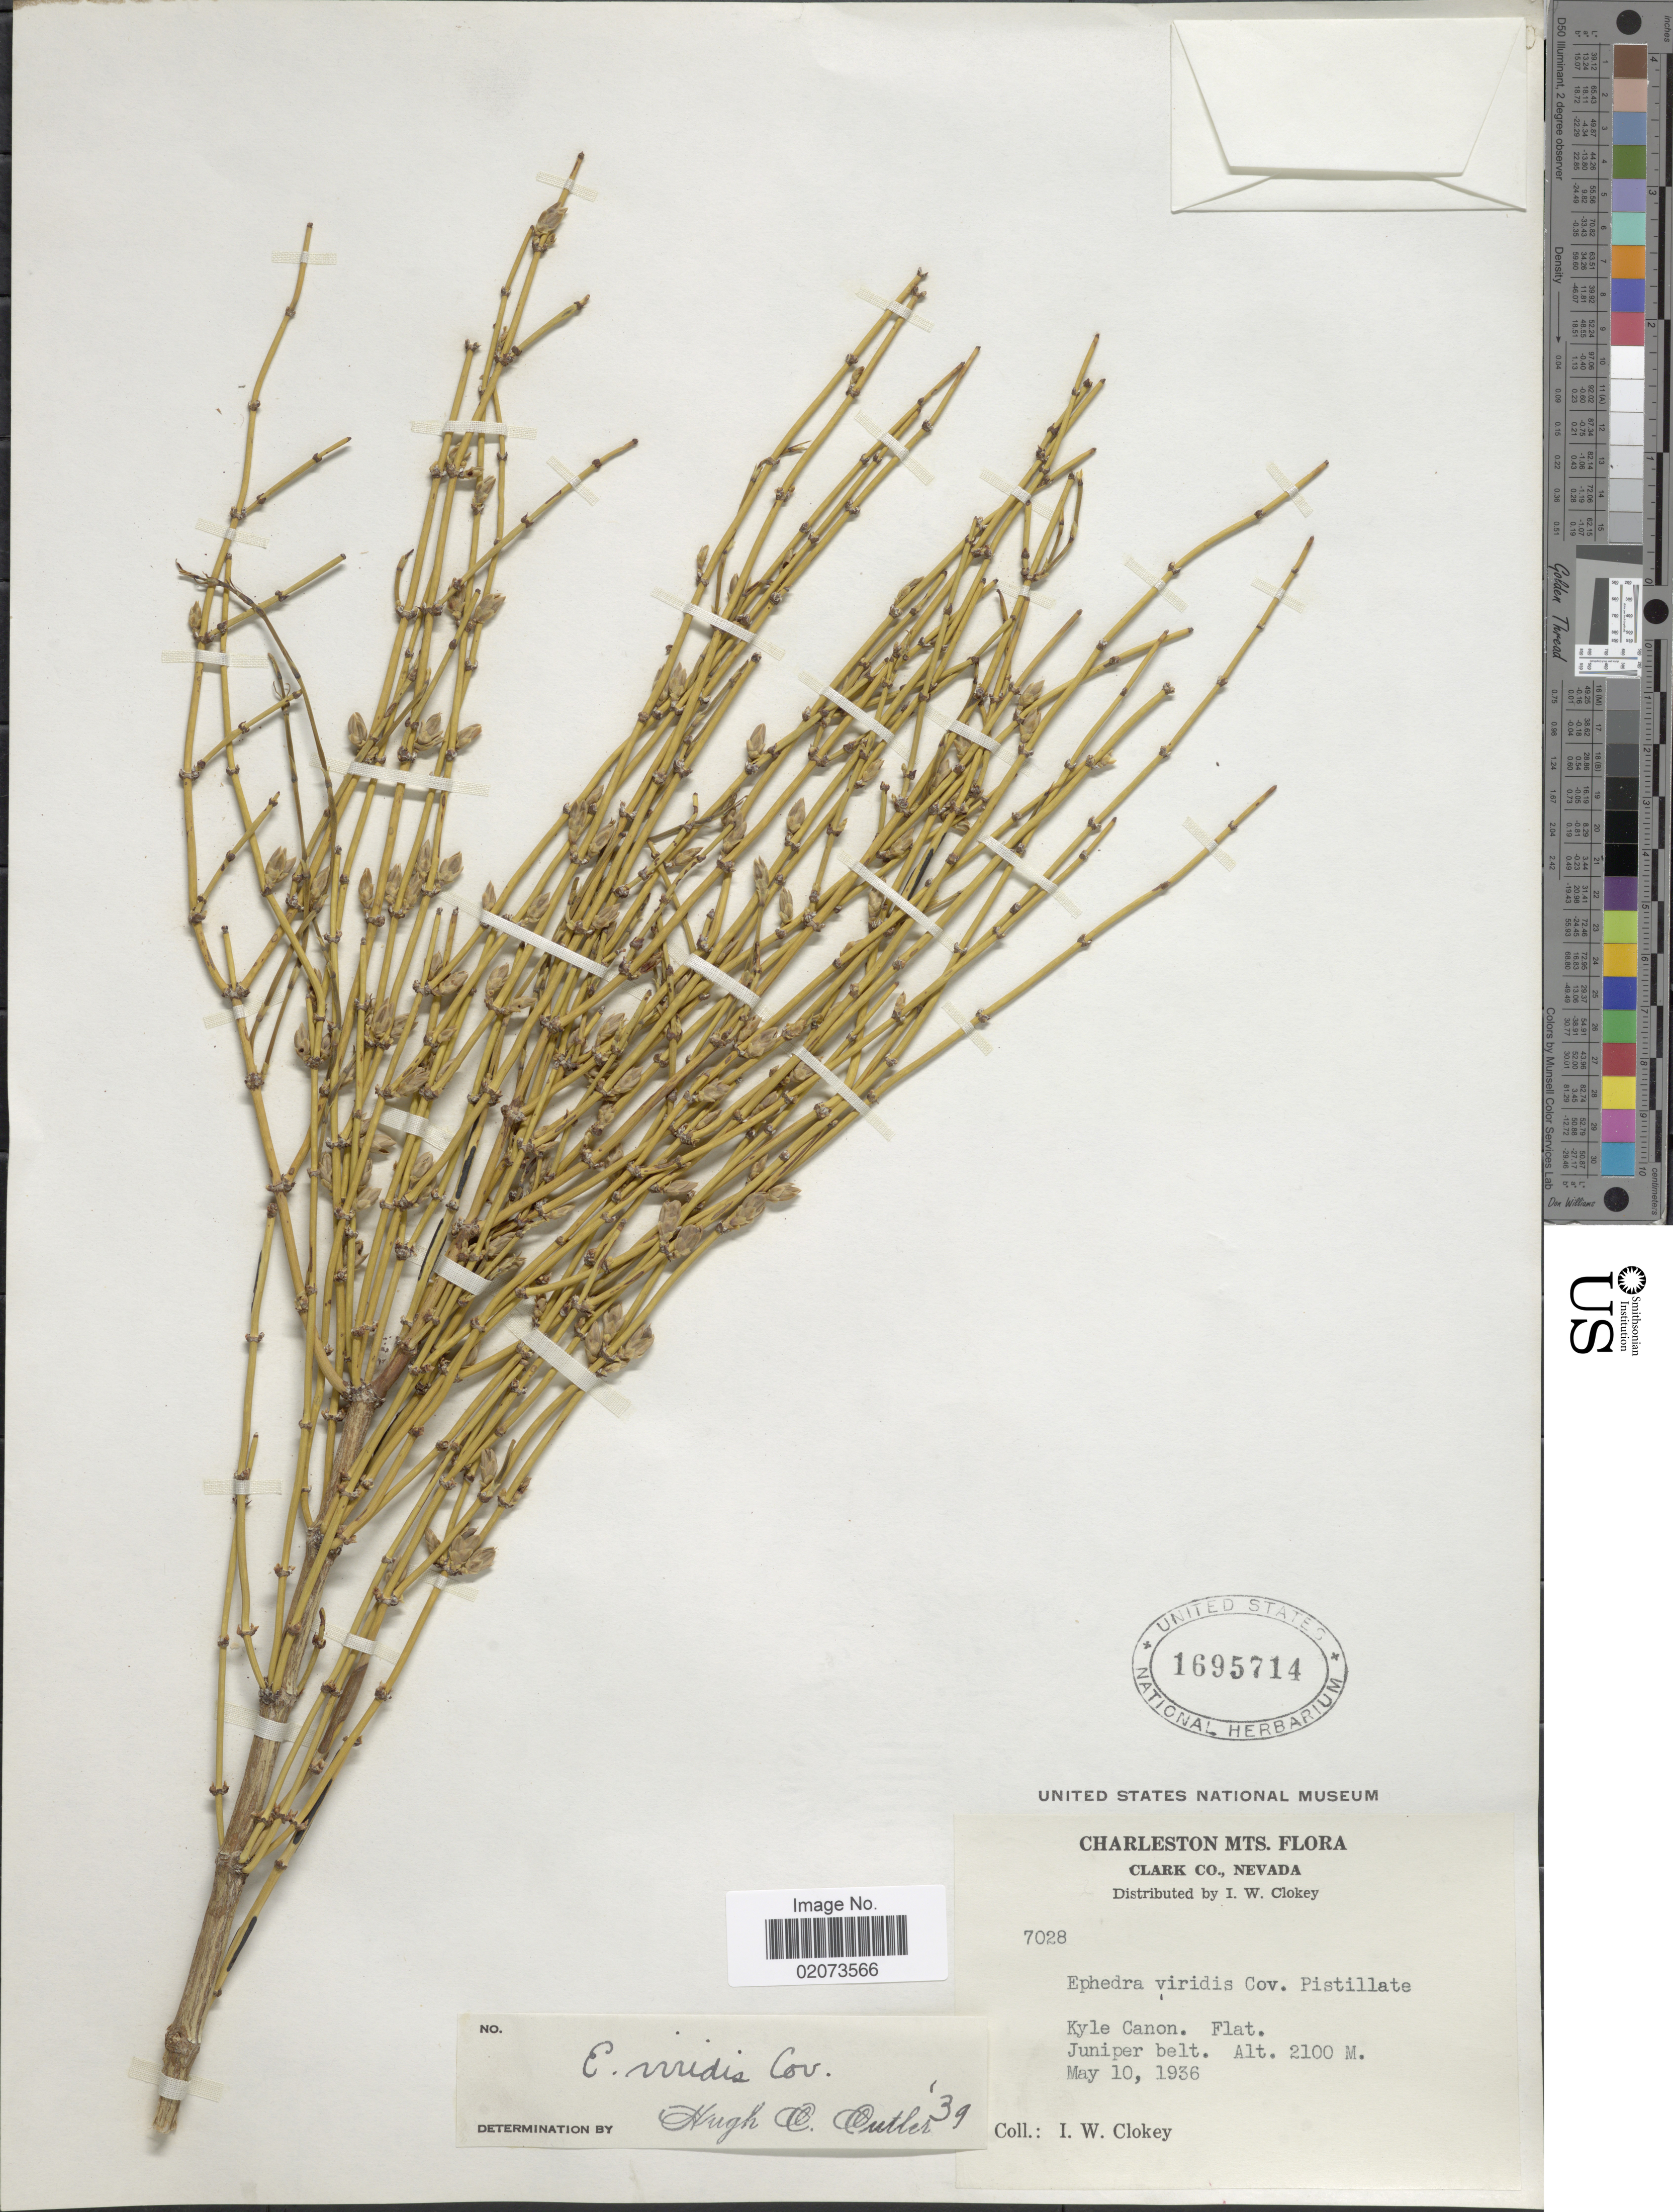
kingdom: Plantae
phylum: Tracheophyta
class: Gnetopsida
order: Ephedrales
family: Ephedraceae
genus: Ephedra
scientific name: Ephedra viridis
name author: Coville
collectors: I. W. Clokey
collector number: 7028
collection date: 1936-05-10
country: United States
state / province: Nevada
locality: Charleston Mts., Clark Co., Kyle Canon, Juniper belt.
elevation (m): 2100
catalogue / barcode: US 1695714